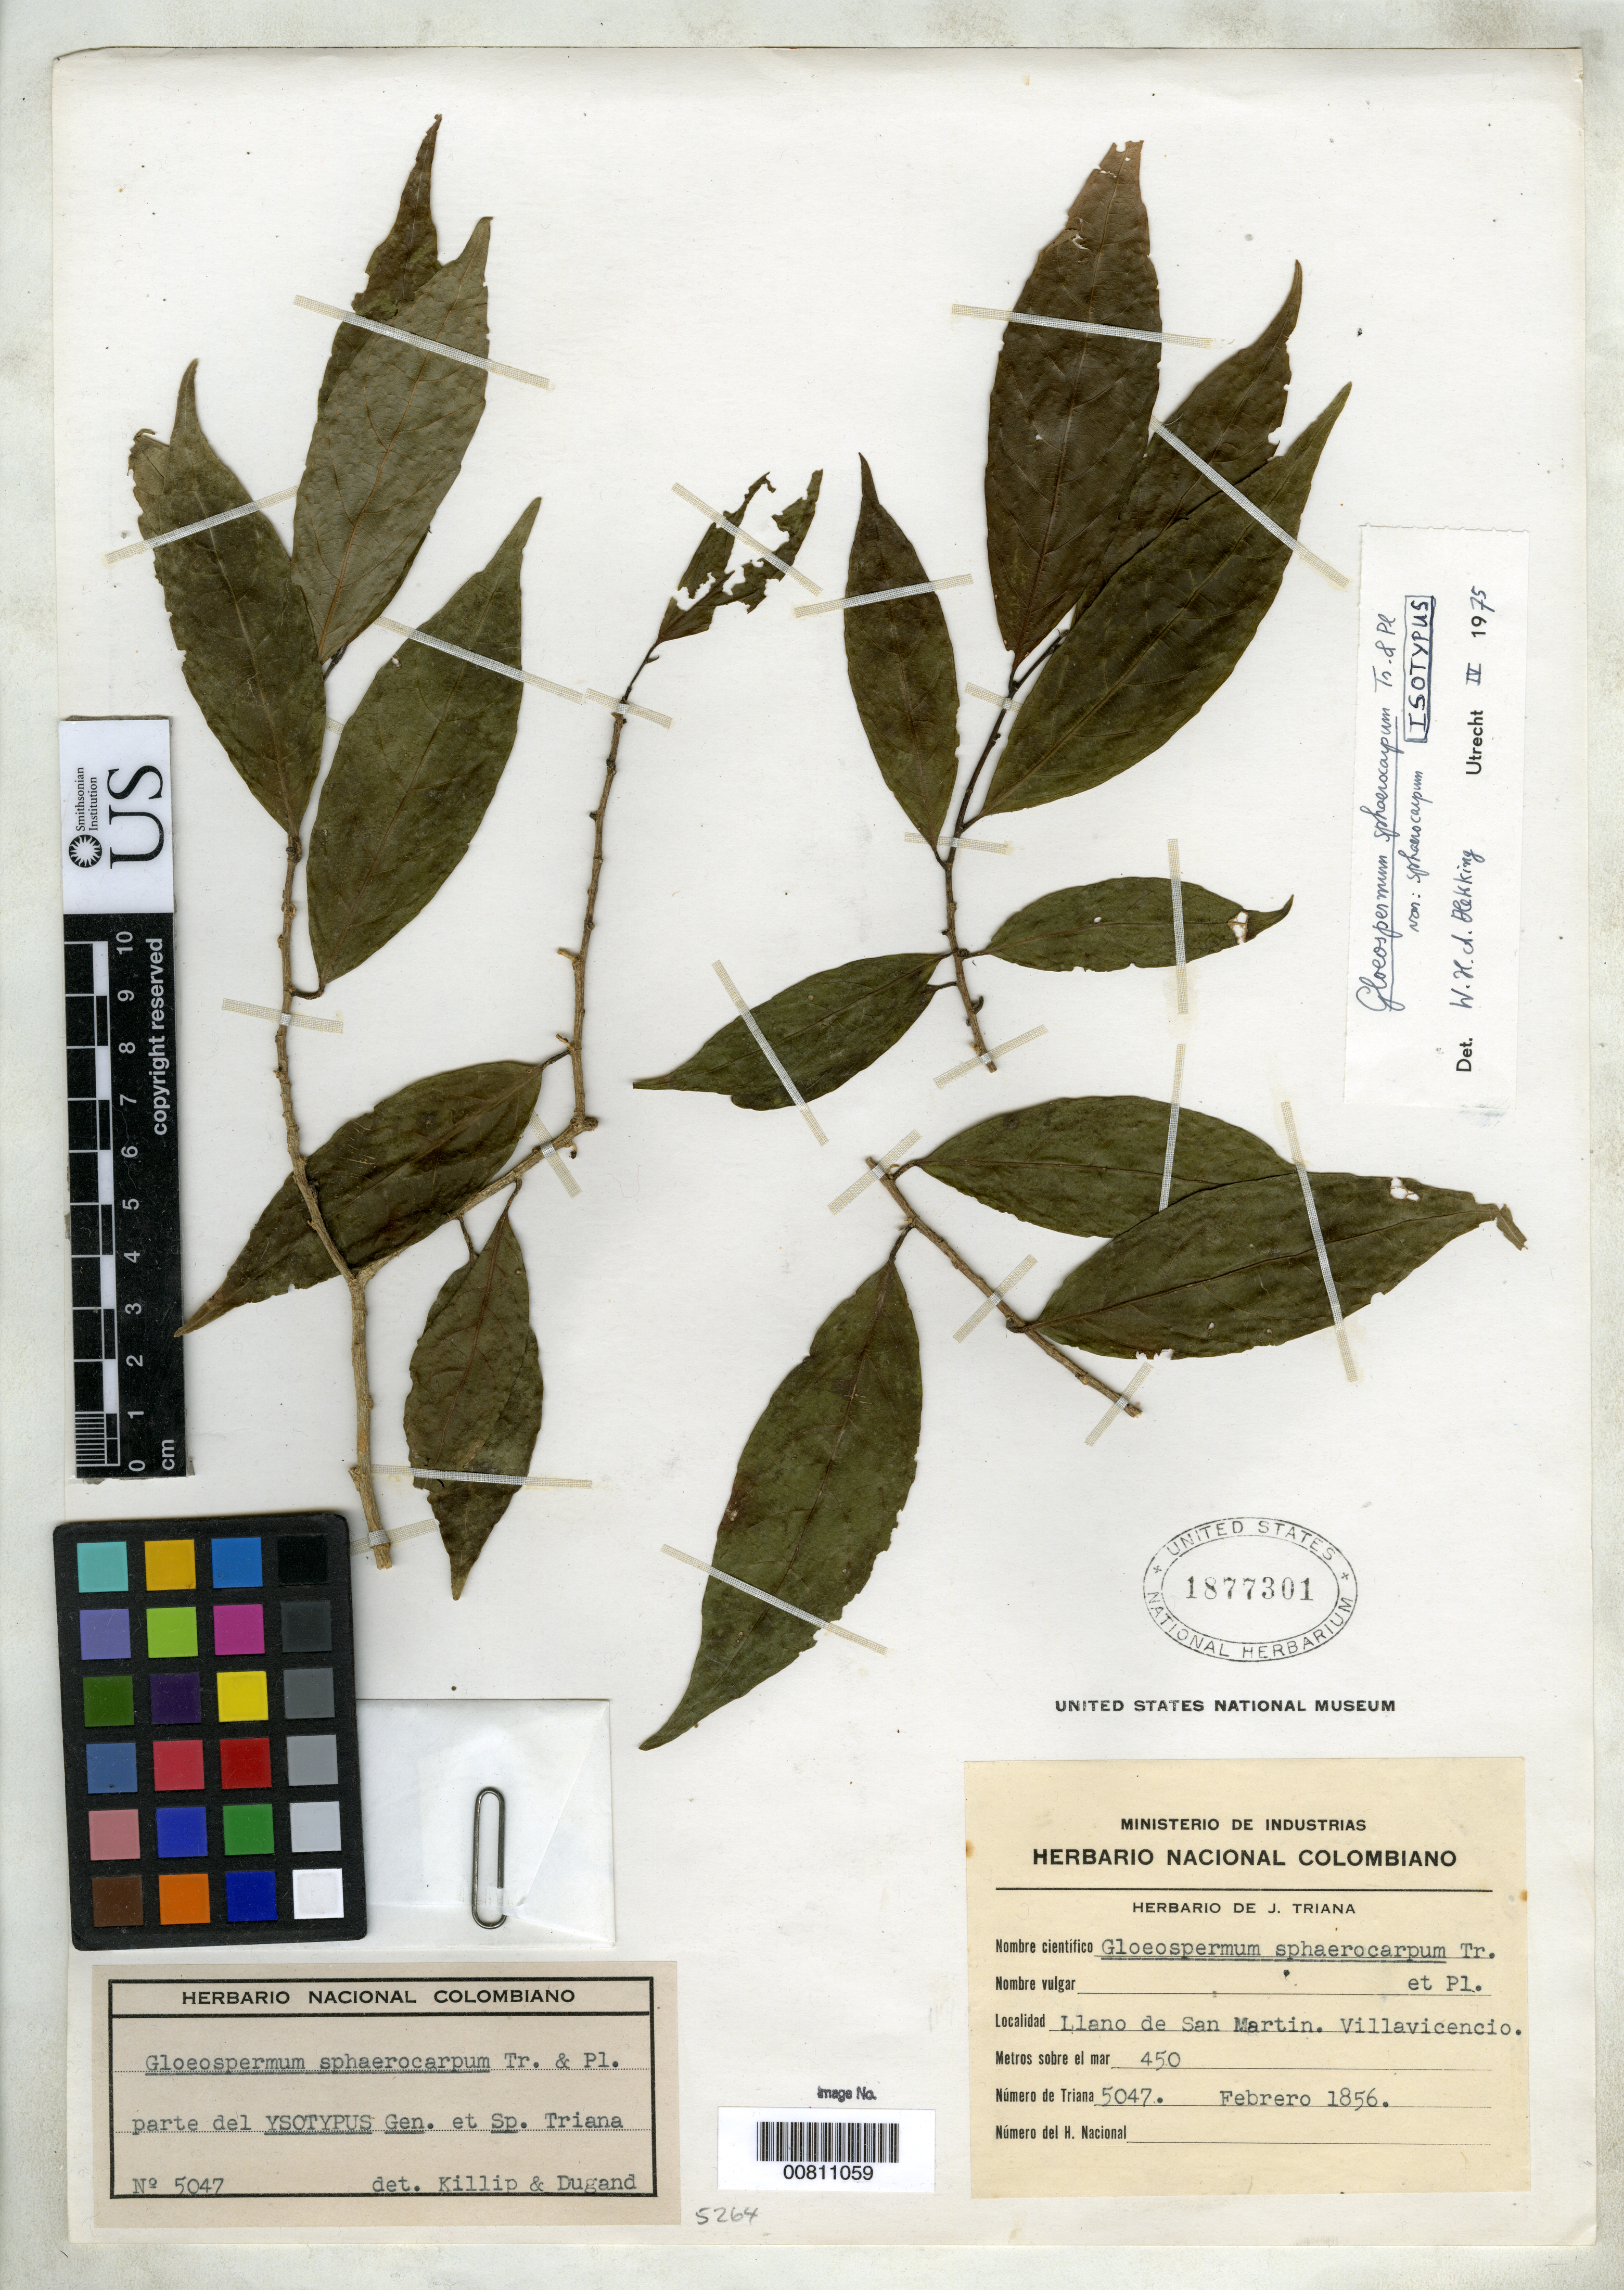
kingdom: Plantae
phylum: Tracheophyta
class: Magnoliopsida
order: Malpighiales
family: Violaceae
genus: Gloeospermum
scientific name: Gloeospermum sphaerocarpum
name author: Triana & Planch.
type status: Isotype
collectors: J. J. Triana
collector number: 5047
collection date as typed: Feb 1856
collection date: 1856-02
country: Colombia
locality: Llano de San martin, Villavicencio.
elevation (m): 450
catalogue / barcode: US 1877301